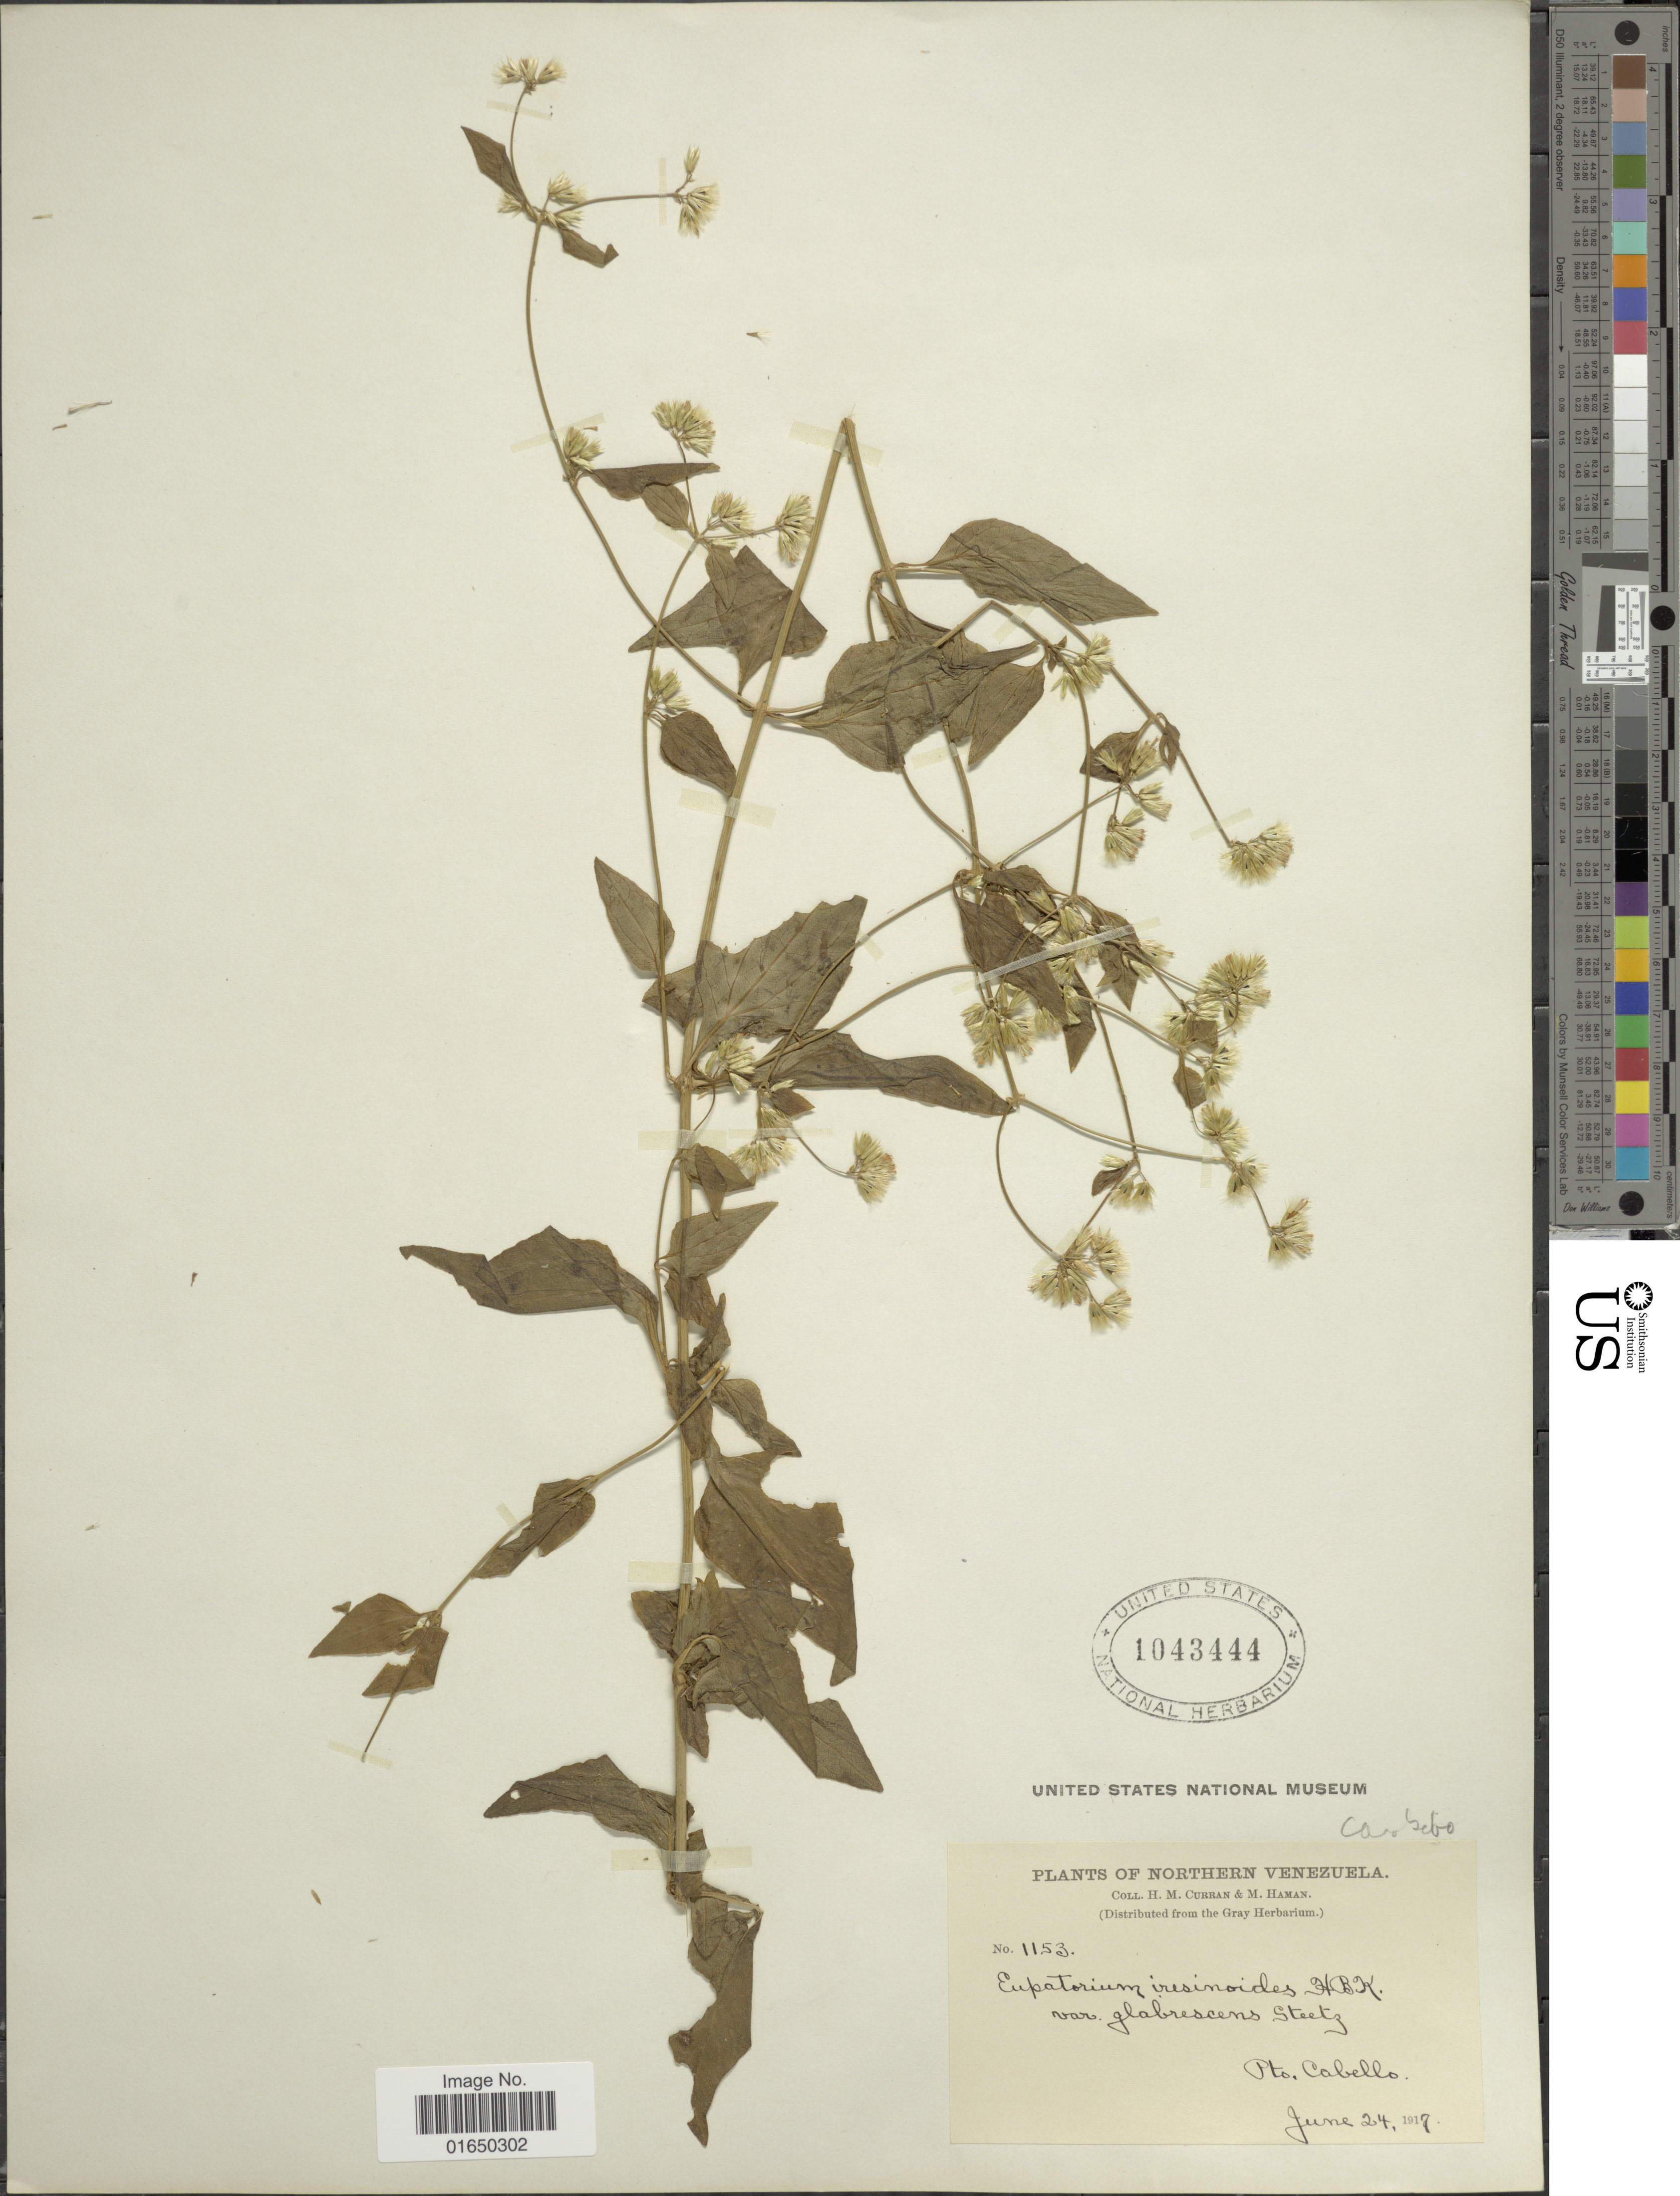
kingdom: Plantae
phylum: Tracheophyta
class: Magnoliopsida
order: Asterales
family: Asteraceae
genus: Condylidium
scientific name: Condylidium iresinoides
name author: (Kunth) R.M. King & H. Rob.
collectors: H. M. Curran & M. Haman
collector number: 1153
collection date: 1917-06-24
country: Venezuela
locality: Northern Venezulea, Pto Cabello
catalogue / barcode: US 1043444